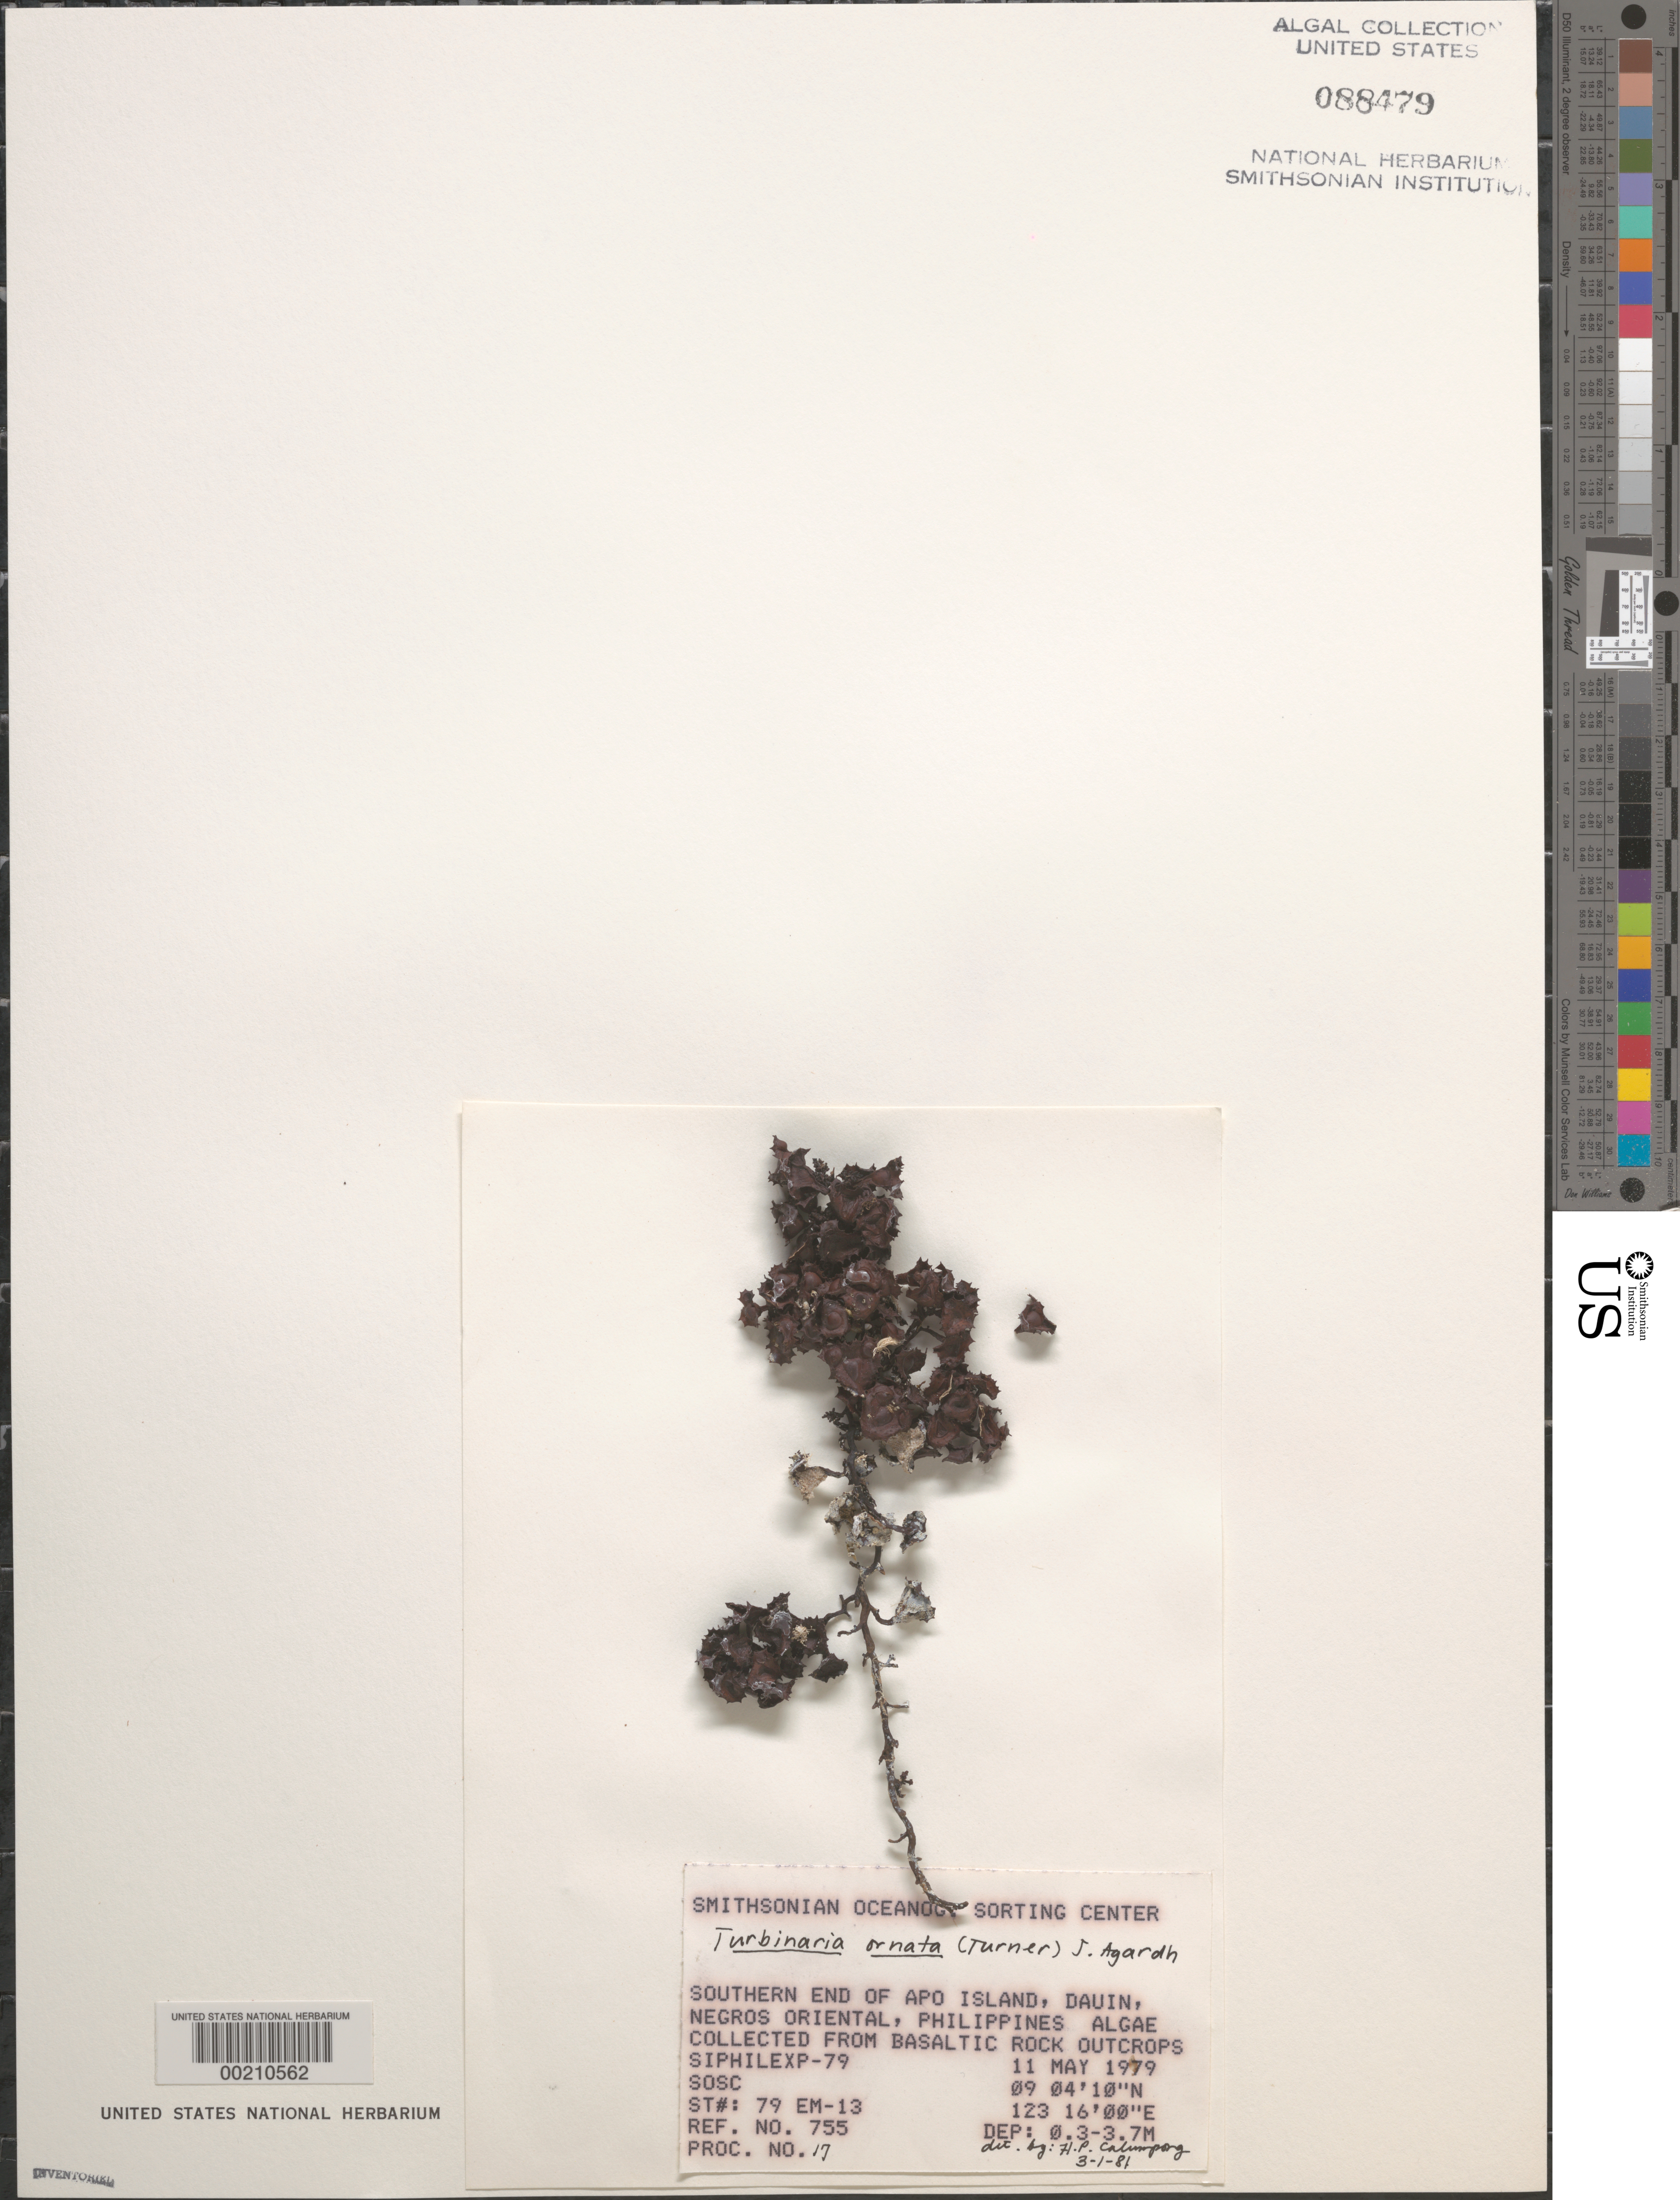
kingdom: Chromista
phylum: Ochrophyta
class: Phaeophyceae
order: Fucales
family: Sargassaceae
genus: Turbinaria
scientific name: Turbinaria ornata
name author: (Turner) J. Agardh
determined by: Calumpong, H. P.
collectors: SOSC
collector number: Station 79 Em-13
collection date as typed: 11 May 1979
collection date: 1979-05-11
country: Philippines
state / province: Central Visayas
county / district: Negros Oriental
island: Negros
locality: Apo Island, Dauin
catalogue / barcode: US 88479